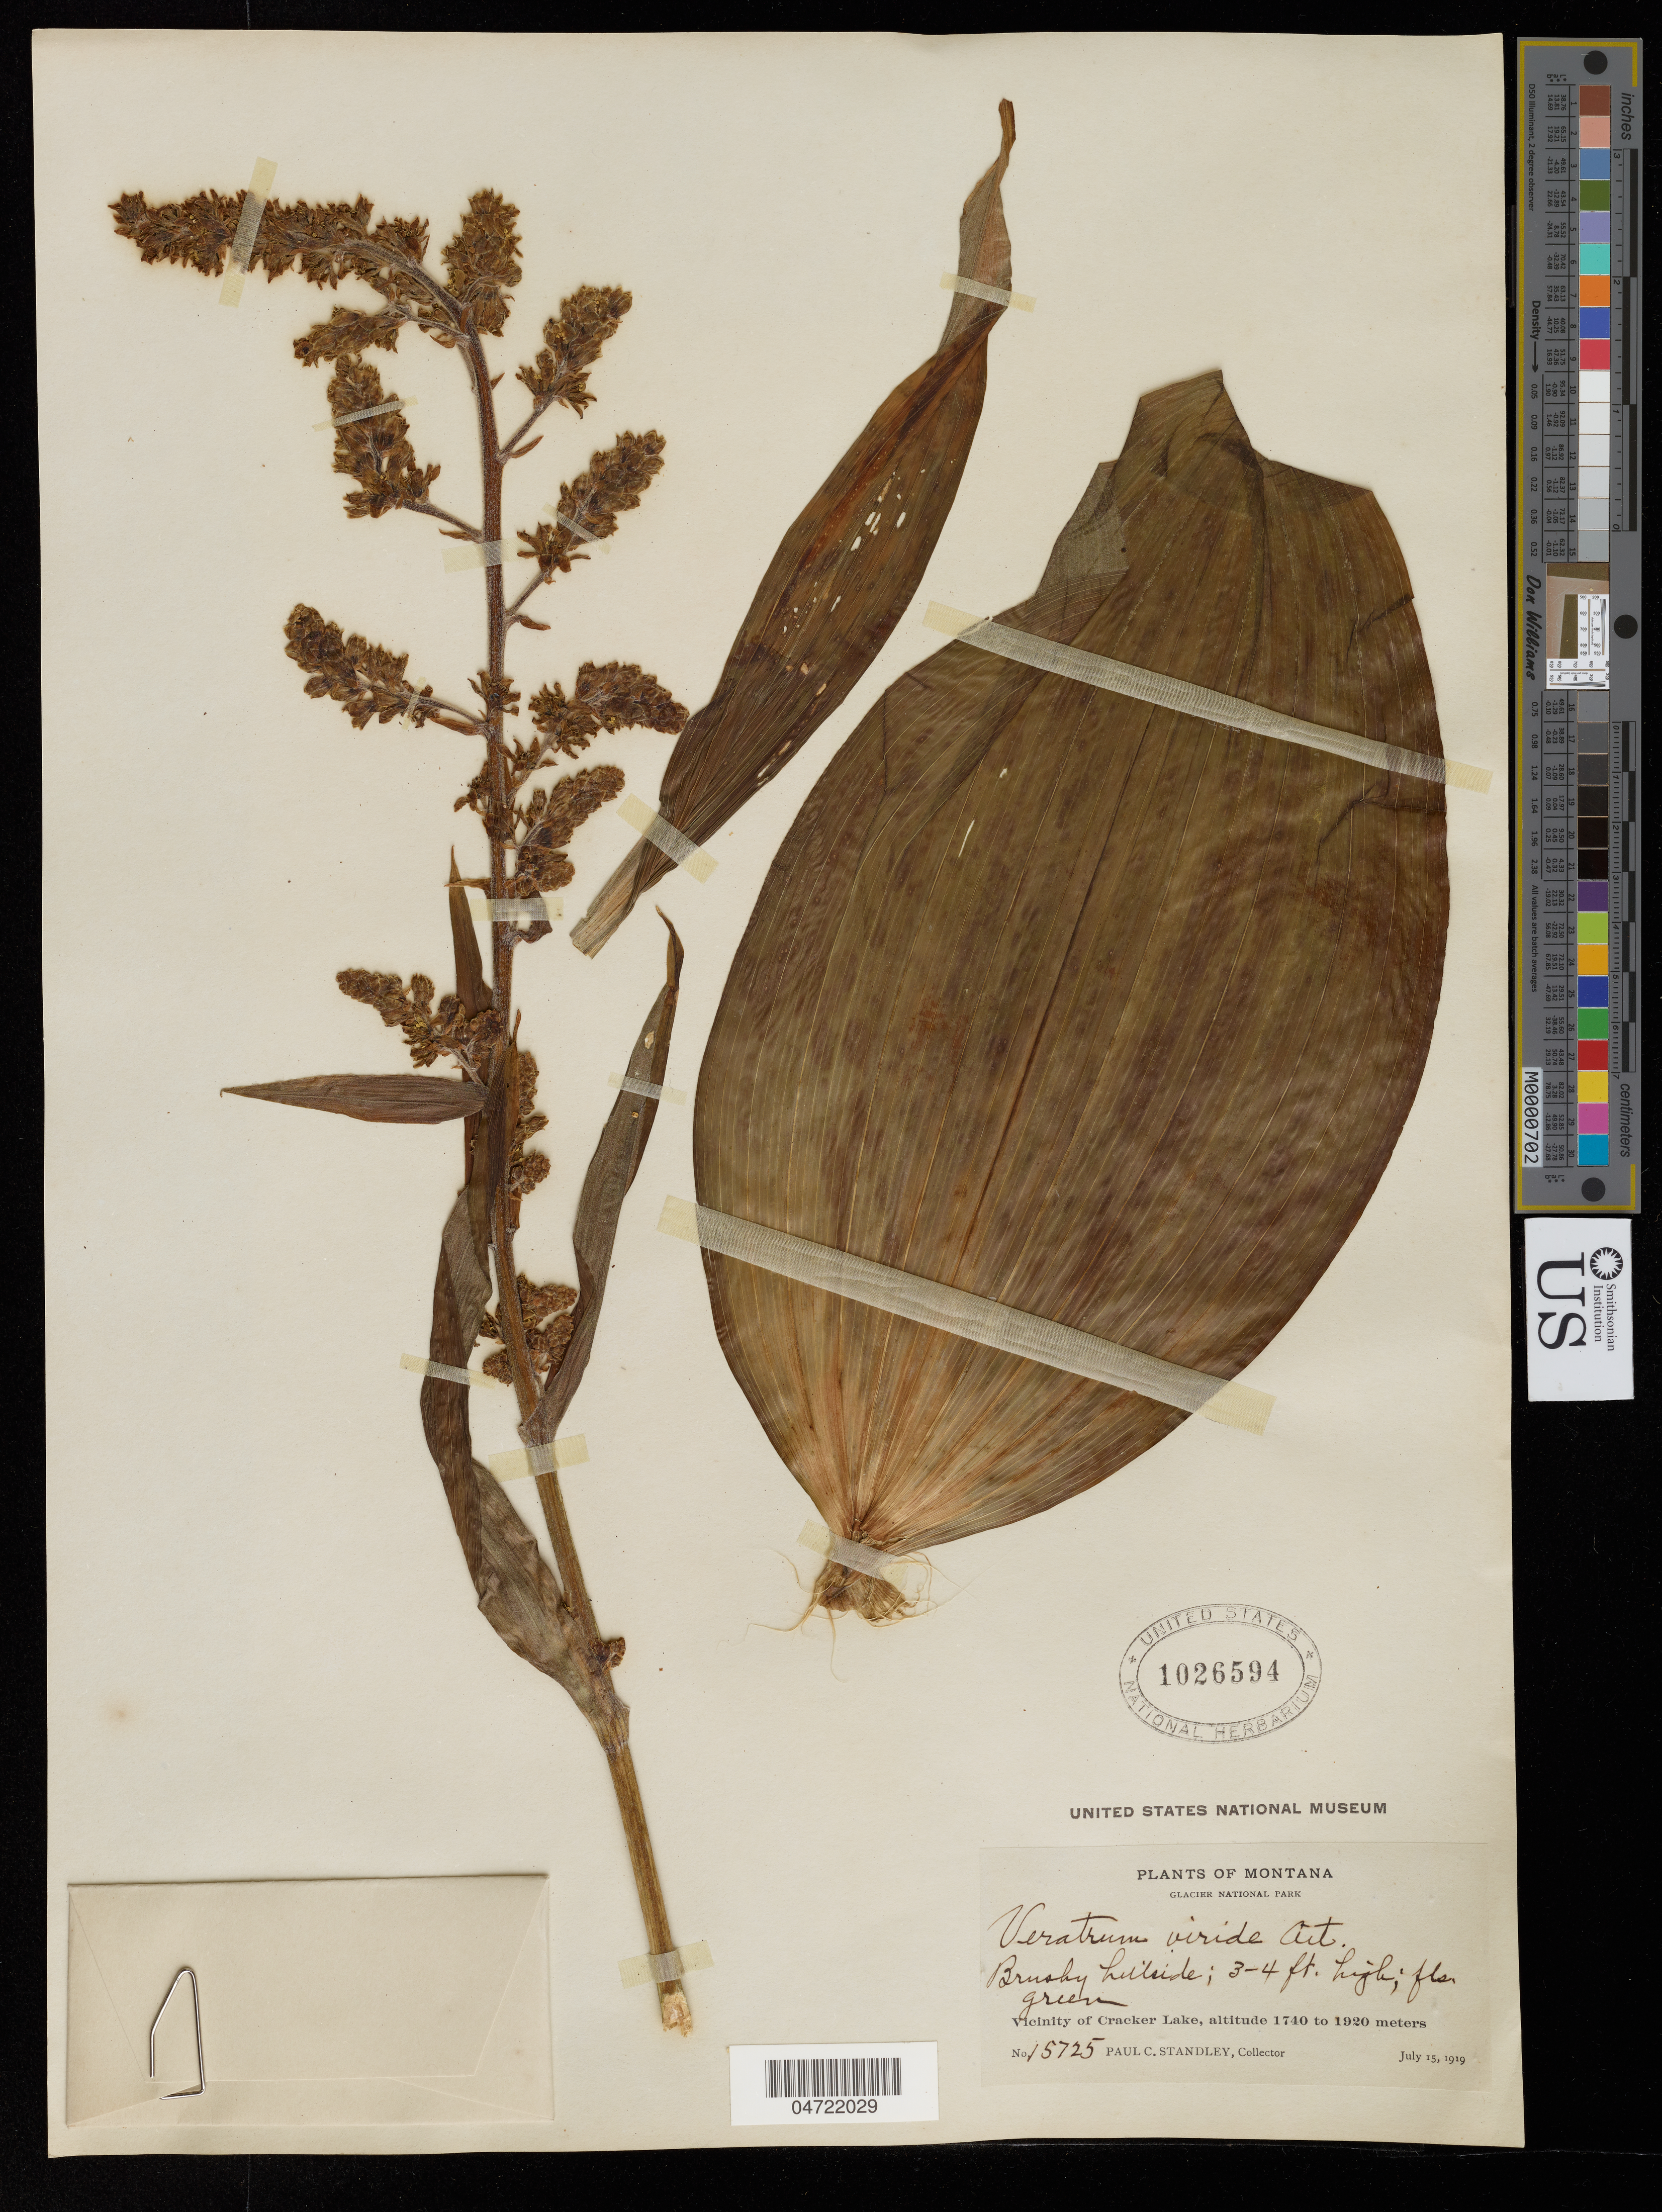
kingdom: Plantae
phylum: Tracheophyta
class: Liliopsida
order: Liliales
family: Melanthiaceae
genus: Veratrum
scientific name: Veratrum viride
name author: Aiton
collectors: P. C. Standley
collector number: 15725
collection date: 1919-07-15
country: United States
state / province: Montana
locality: Glacier National Park. Vicinity of Cracker Lake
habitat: Brushy hillside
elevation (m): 1740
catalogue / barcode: US 1026594